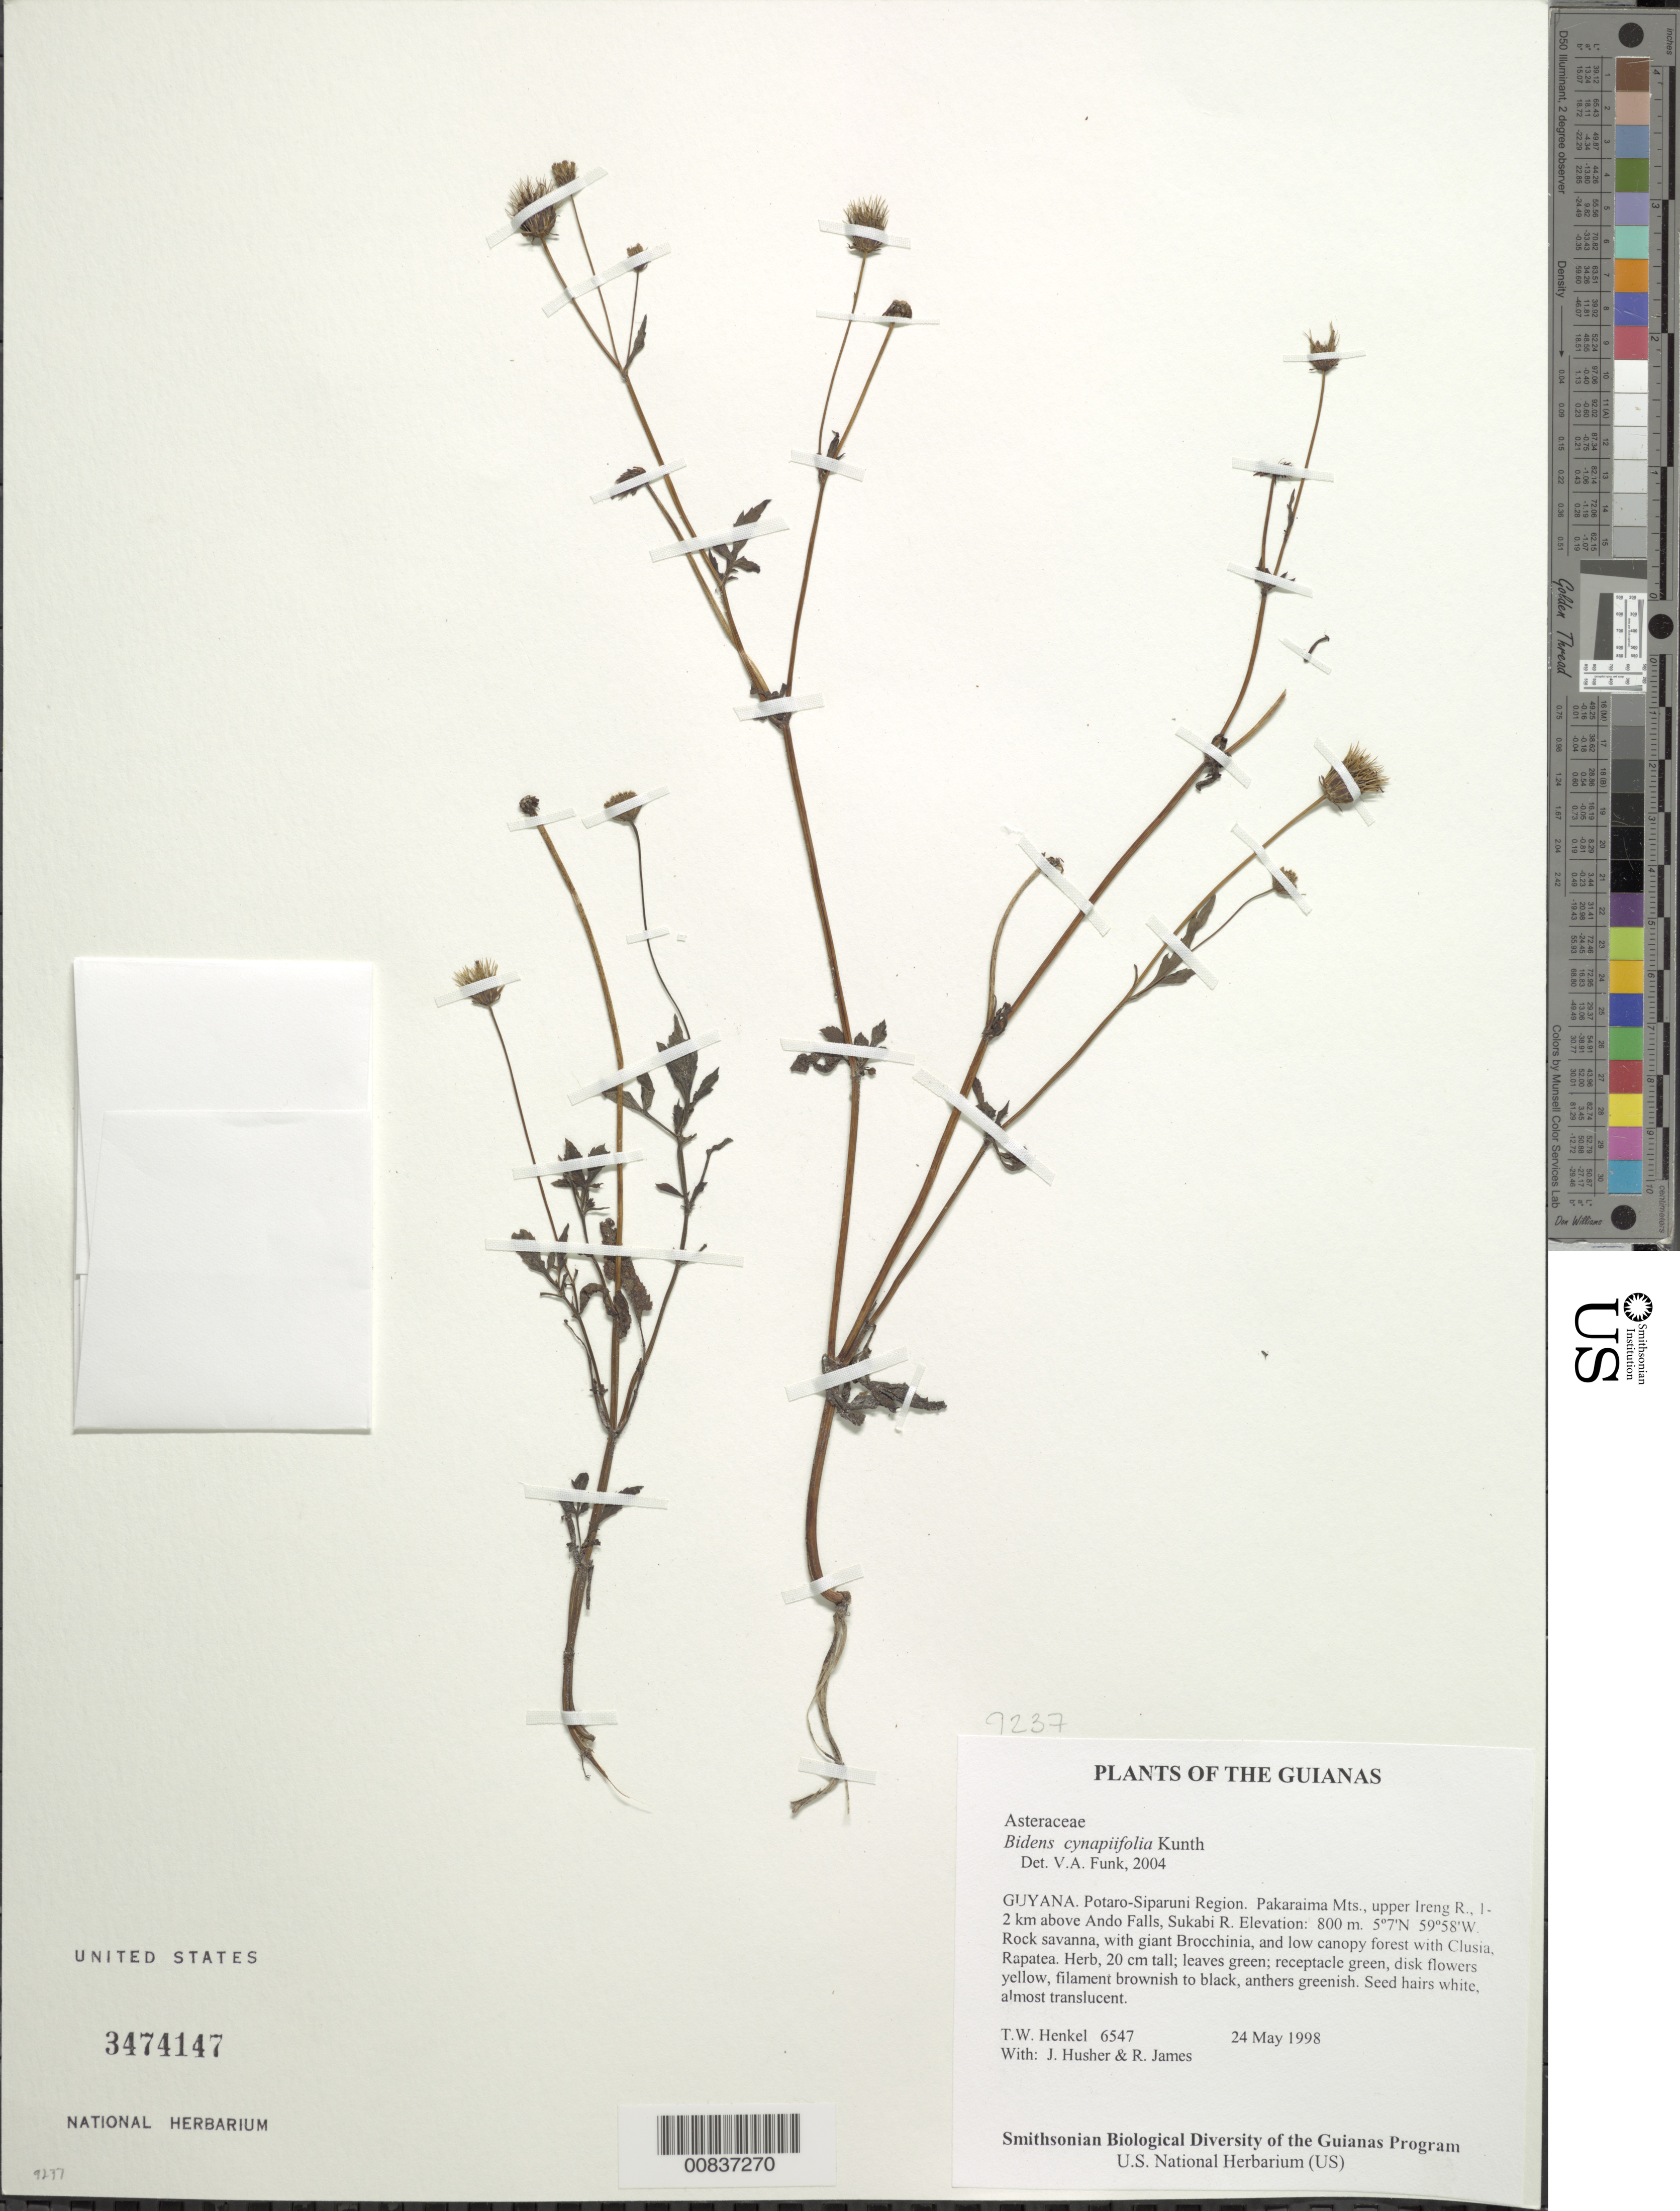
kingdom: Plantae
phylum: Tracheophyta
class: Magnoliopsida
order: Asterales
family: Asteraceae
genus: Bidens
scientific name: Bidens cynapiifolia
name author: Kunth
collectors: T. Henkel, J. Husher & R. James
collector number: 6547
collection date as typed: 24 May 1998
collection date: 1998-05-24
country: Guyana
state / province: Potaro-Siparuni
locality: Pakaraima Mts., upper Ireng R., 1-2 km above Ando Falls, Sukabi R.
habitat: Rock savanna, with giant Brocchinia, and low canopy forest with Clusia, Rapatea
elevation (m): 800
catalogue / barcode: US 3474147